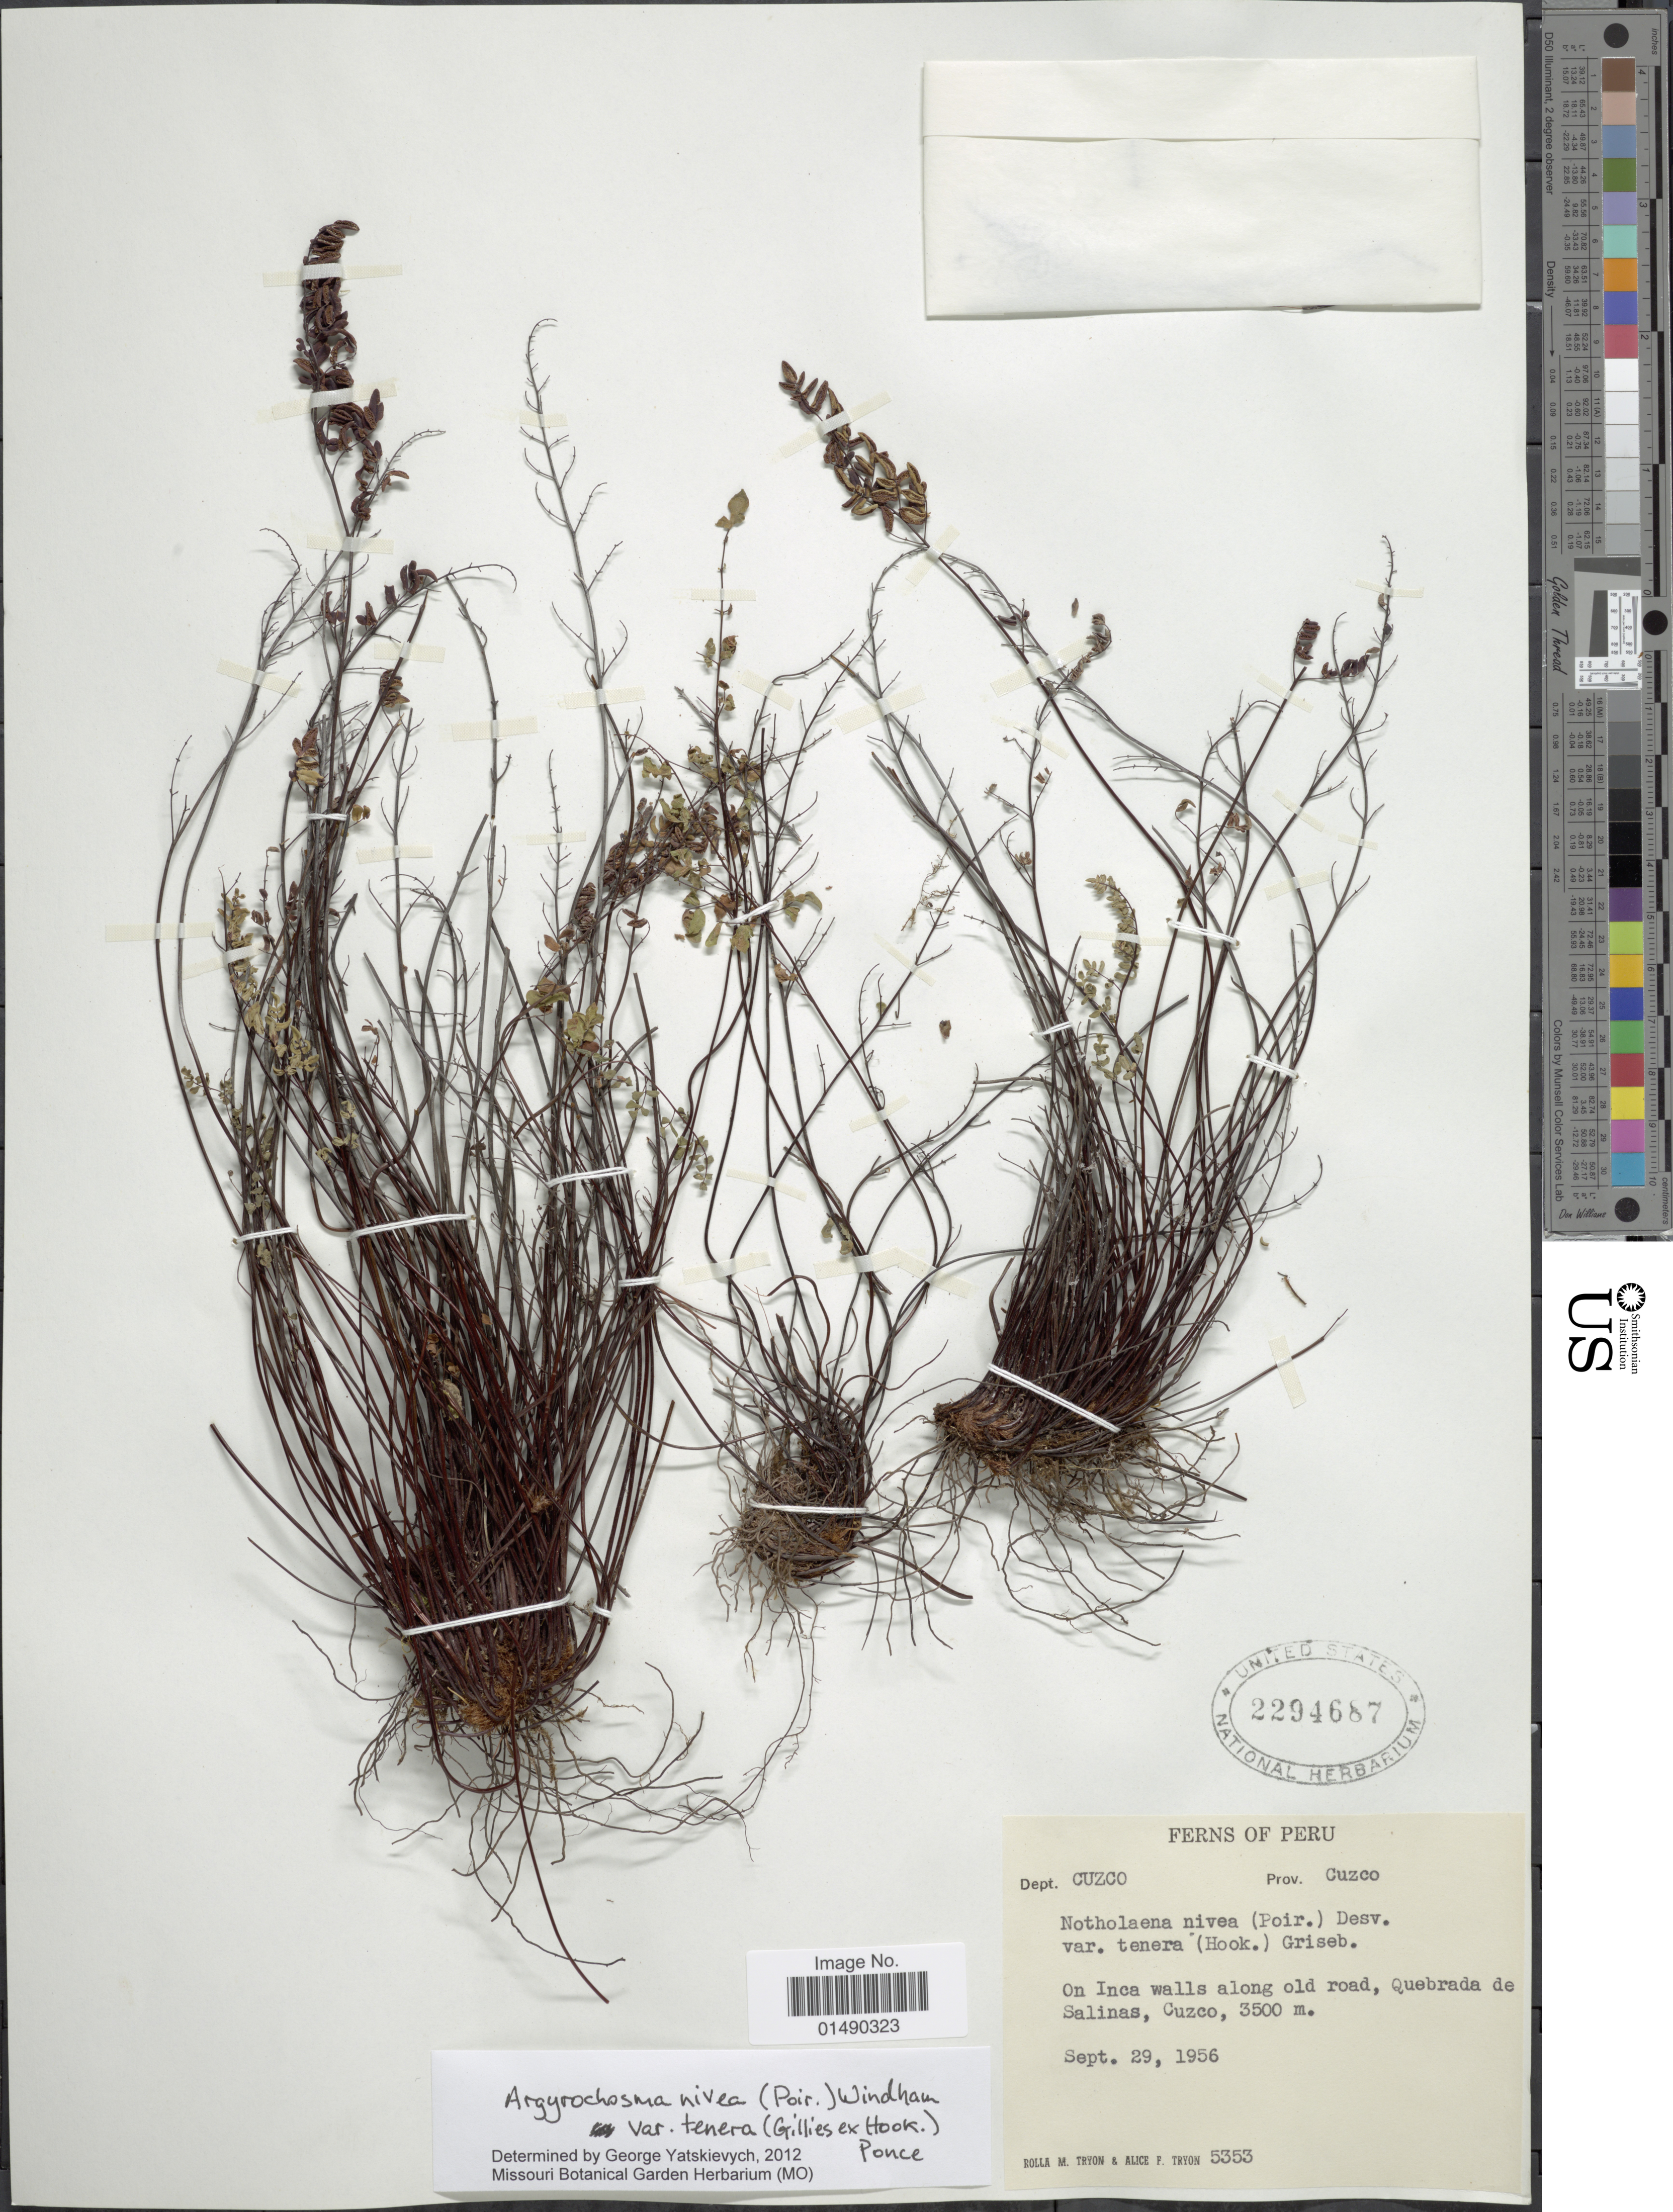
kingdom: Plantae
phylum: Tracheophyta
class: Polypodiopsida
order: Polypodiales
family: Pteridaceae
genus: Argyrochosma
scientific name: Argyrochosma nivea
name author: (Poir.) Windham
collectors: R. M. Tryon & A. F. Tryon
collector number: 5353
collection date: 1956-09-29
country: Peru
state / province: Cusco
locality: Peru, Dept. Cuzco, Prov. Cuzco. on Inca walls along old road, Quebrada de Salinas.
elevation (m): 3500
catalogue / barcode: US 2294687